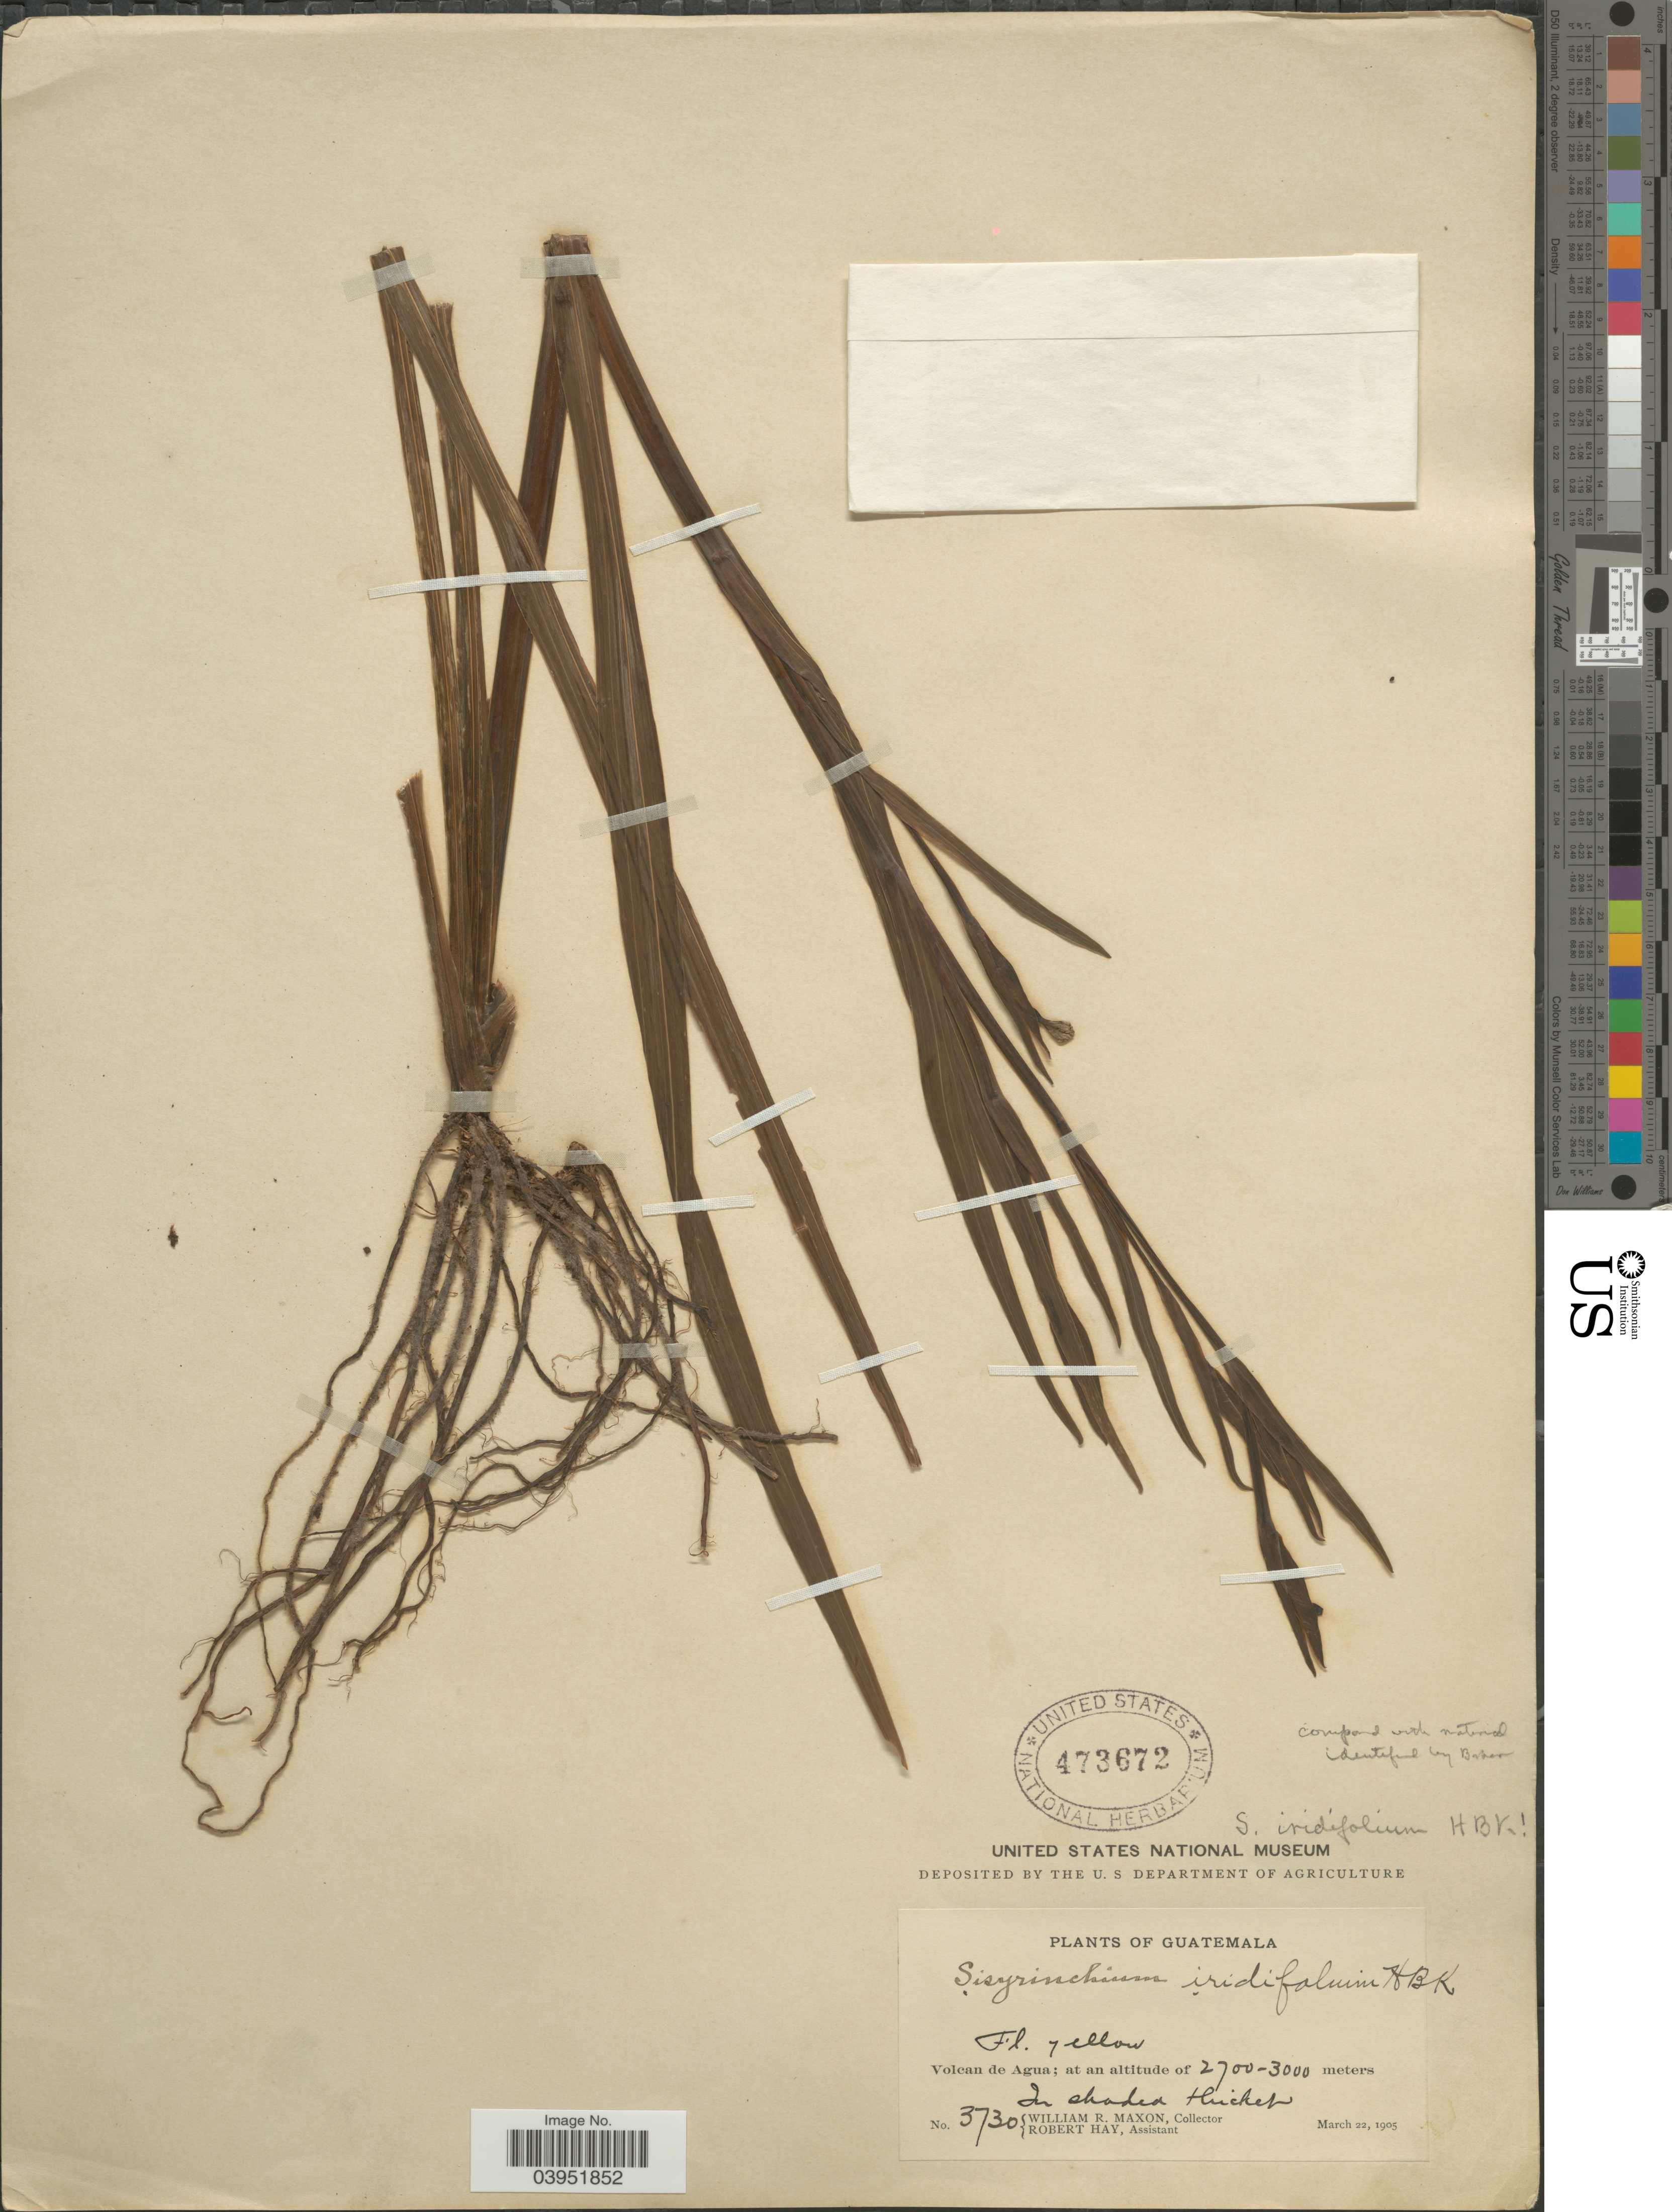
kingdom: Plantae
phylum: Tracheophyta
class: Liliopsida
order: Asparagales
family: Iridaceae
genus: Sisyrinchium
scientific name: Sisyrinchium sp.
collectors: W. R. Maxon & R. Hay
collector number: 3730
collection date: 1905-03-22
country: Guatemala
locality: Volcan de Agua.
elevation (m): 2700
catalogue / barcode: US 473672